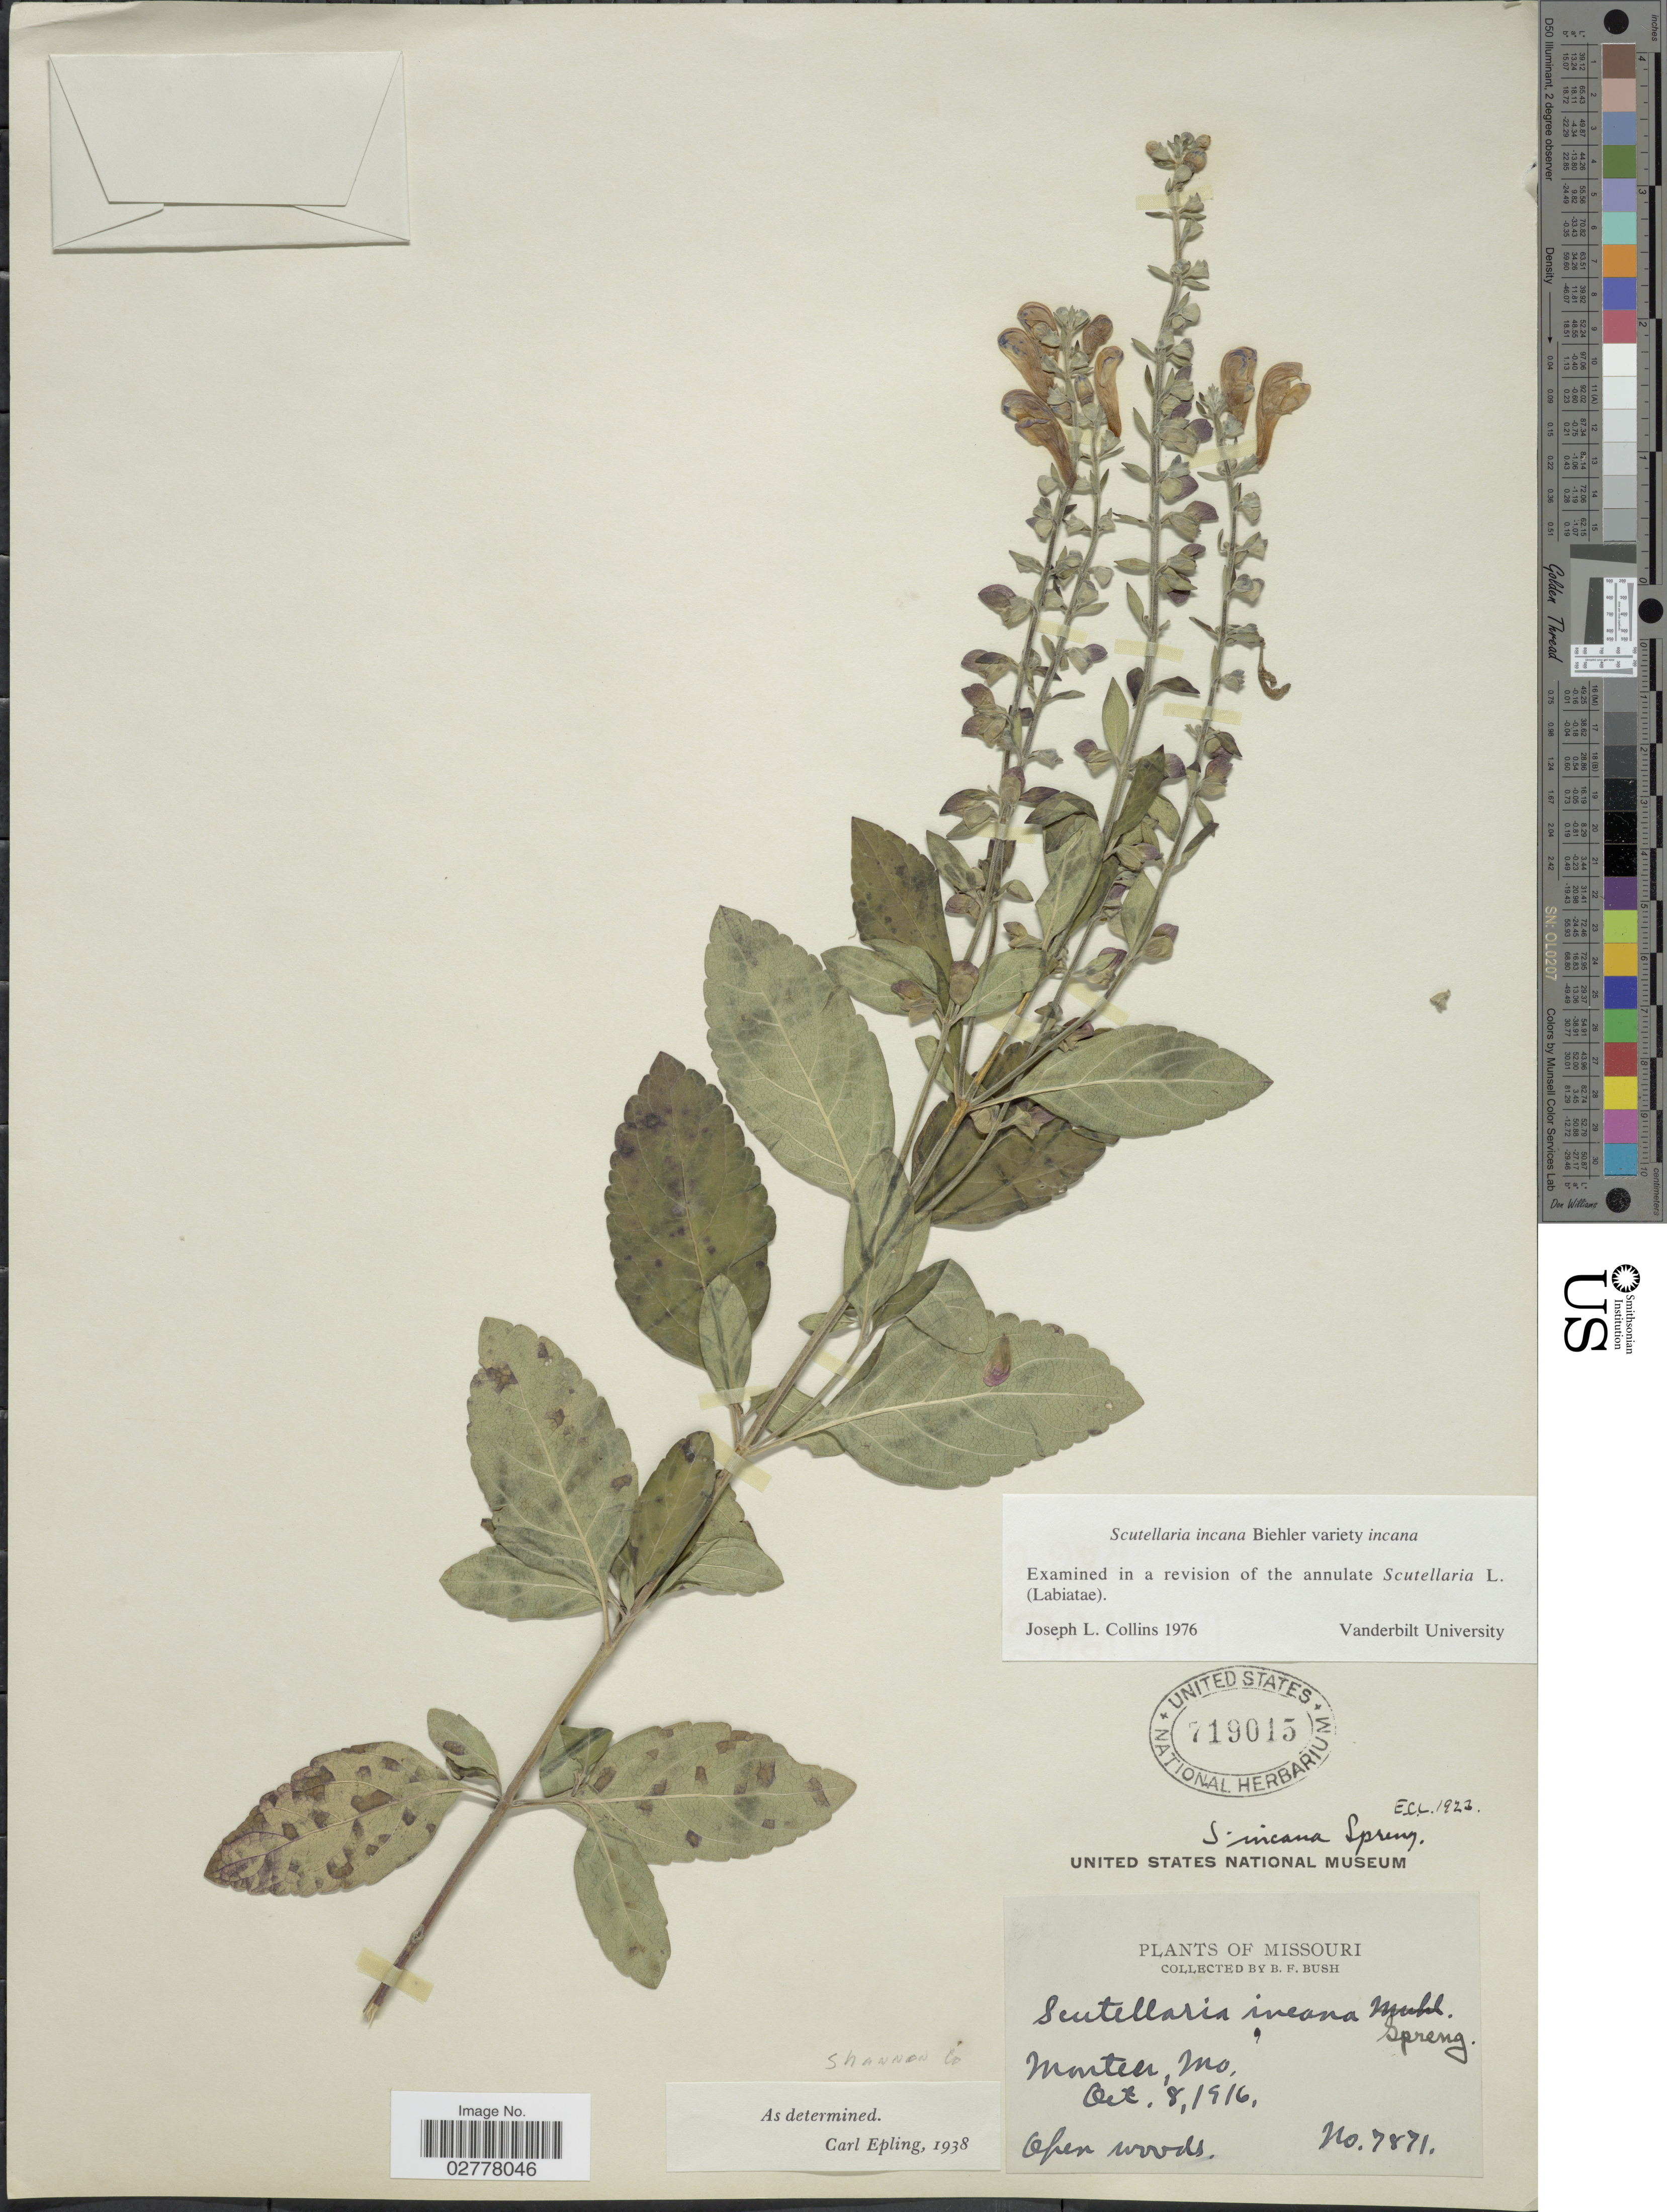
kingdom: Plantae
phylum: Tracheophyta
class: Magnoliopsida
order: Lamiales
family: Lamiaceae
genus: Scutellaria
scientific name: Scutellaria incana var. incana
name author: Biehler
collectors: B. F. Bush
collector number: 7871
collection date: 1916-10-08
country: United States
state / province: Missouri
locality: Monteer, Shannon Co.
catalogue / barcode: US 719015